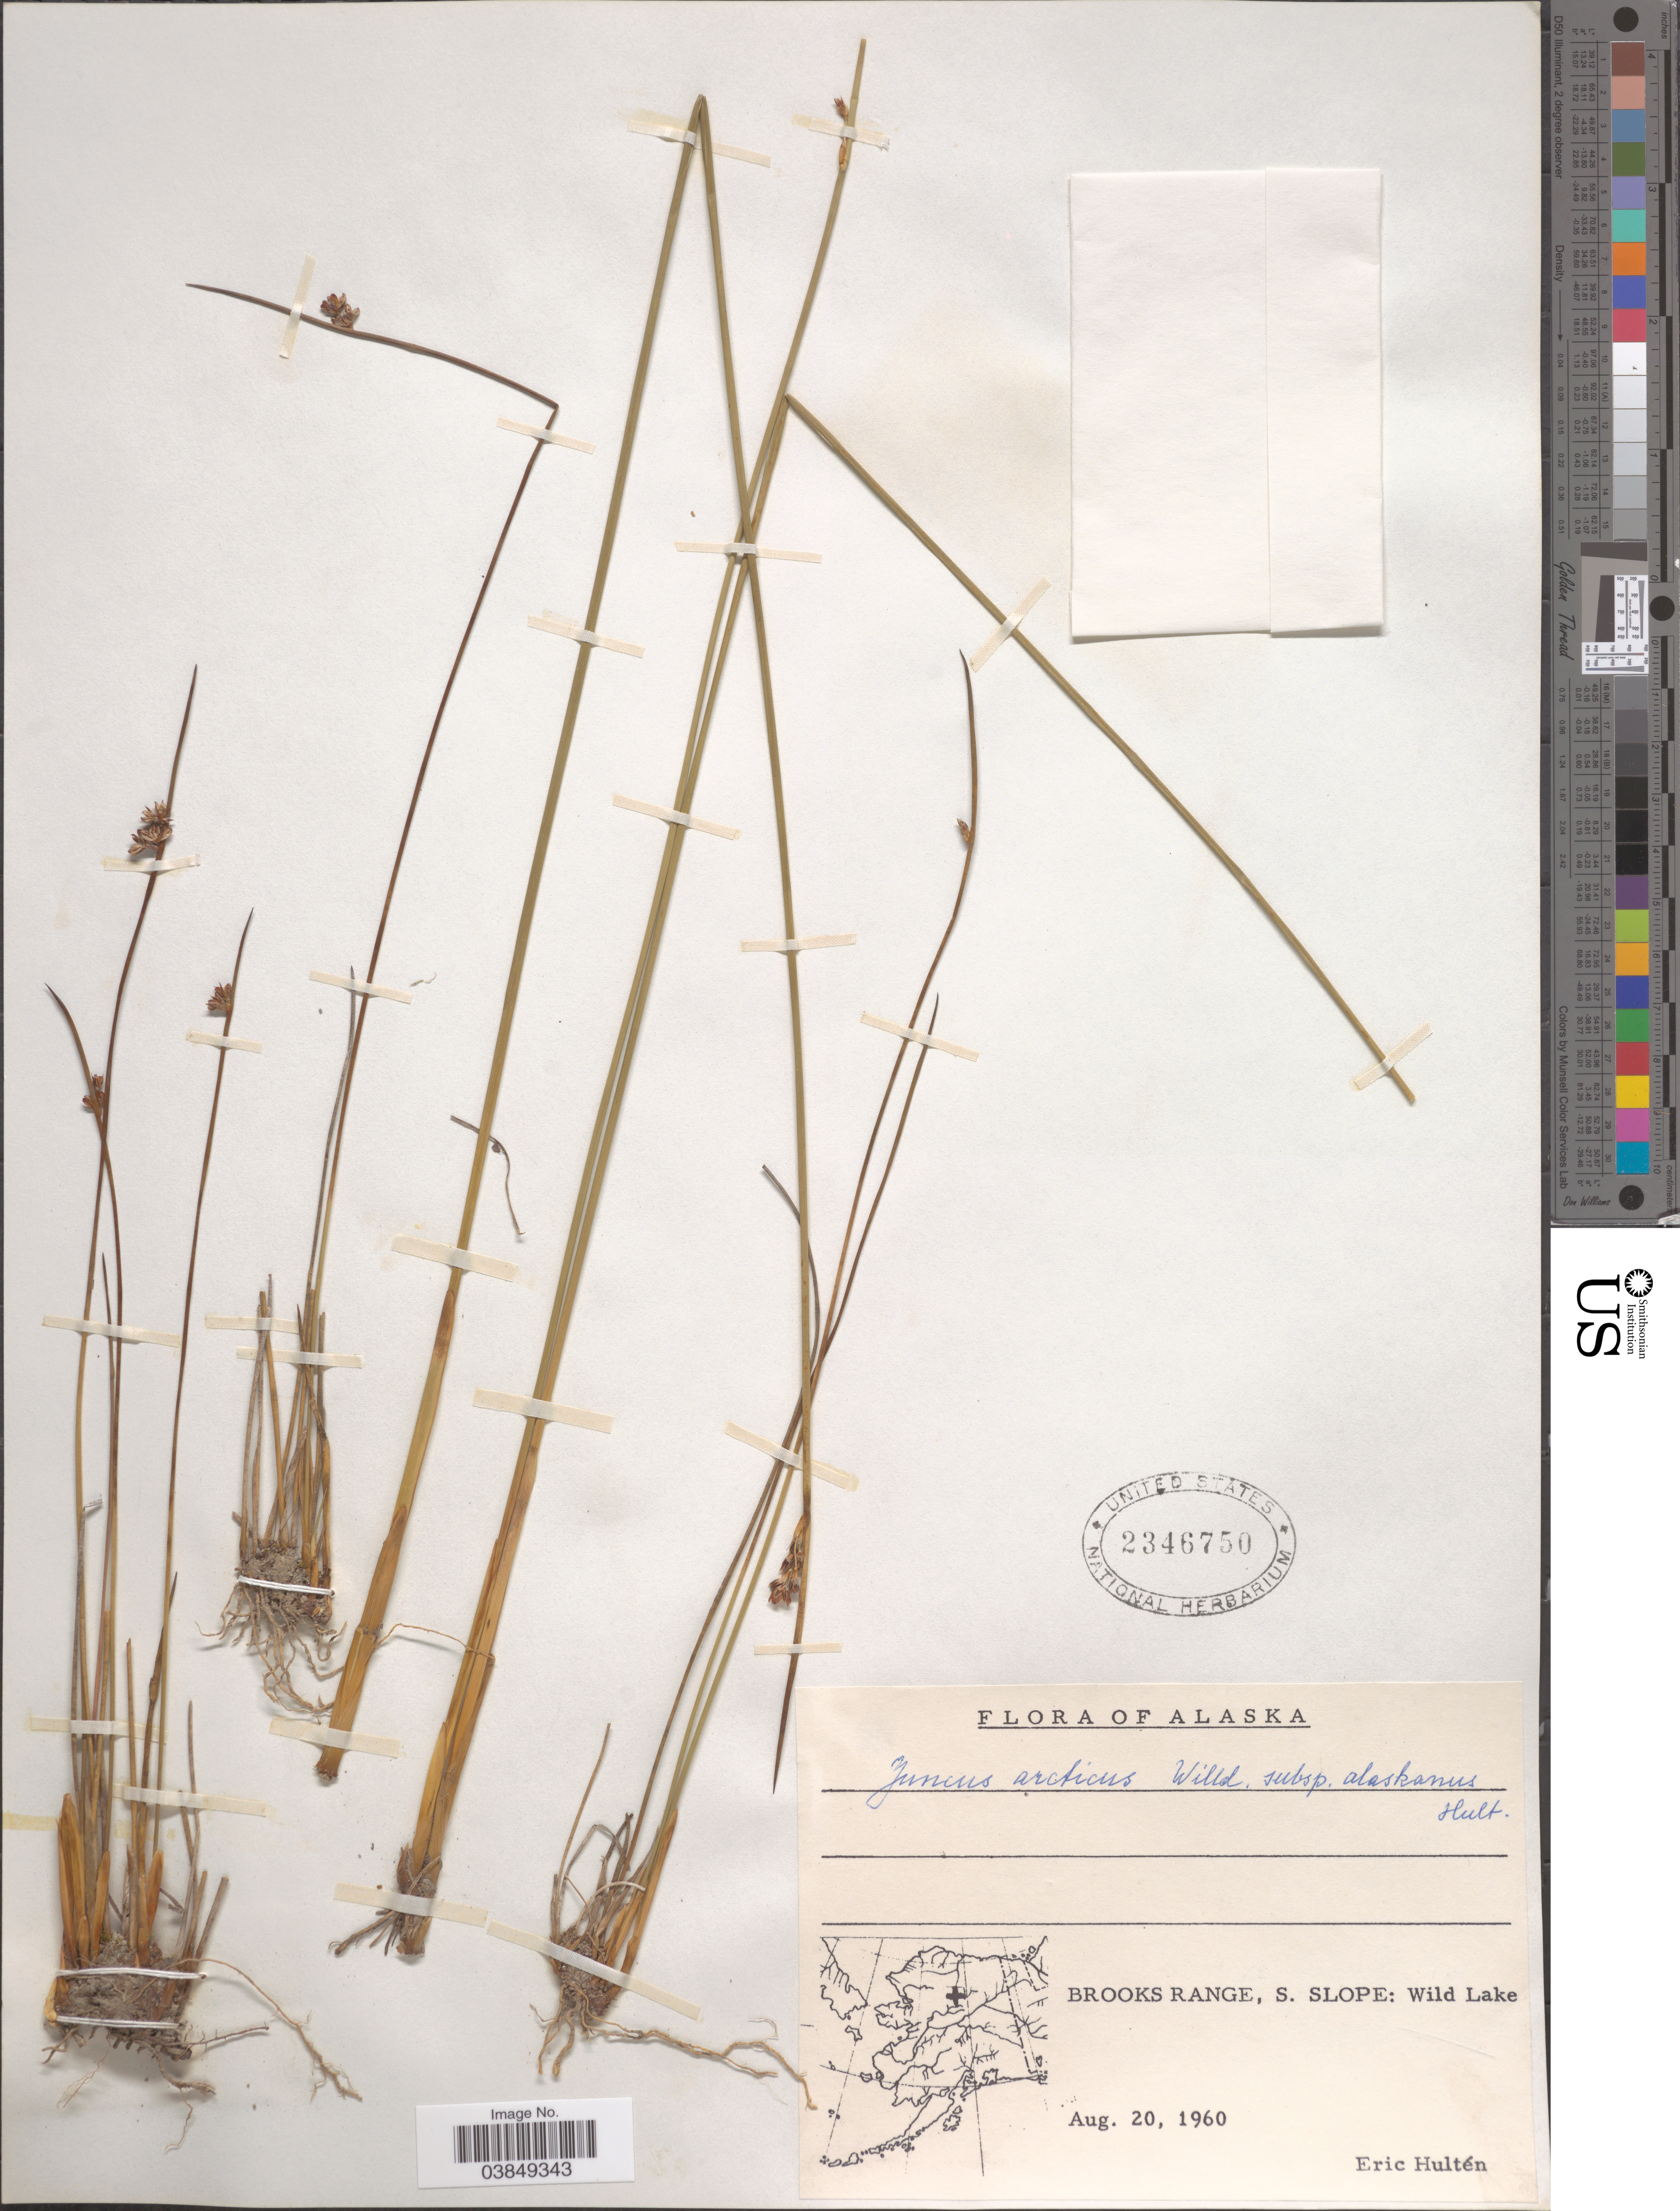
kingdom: Plantae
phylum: Tracheophyta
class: Liliopsida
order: Poales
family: Juncaceae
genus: Juncus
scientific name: Juncus arcticus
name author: Willd.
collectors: E. G. Hultén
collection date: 1960-08-20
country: United States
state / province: Alaska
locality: Brooks Range, S. Slope: Wild Lake.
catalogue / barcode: US 2346750